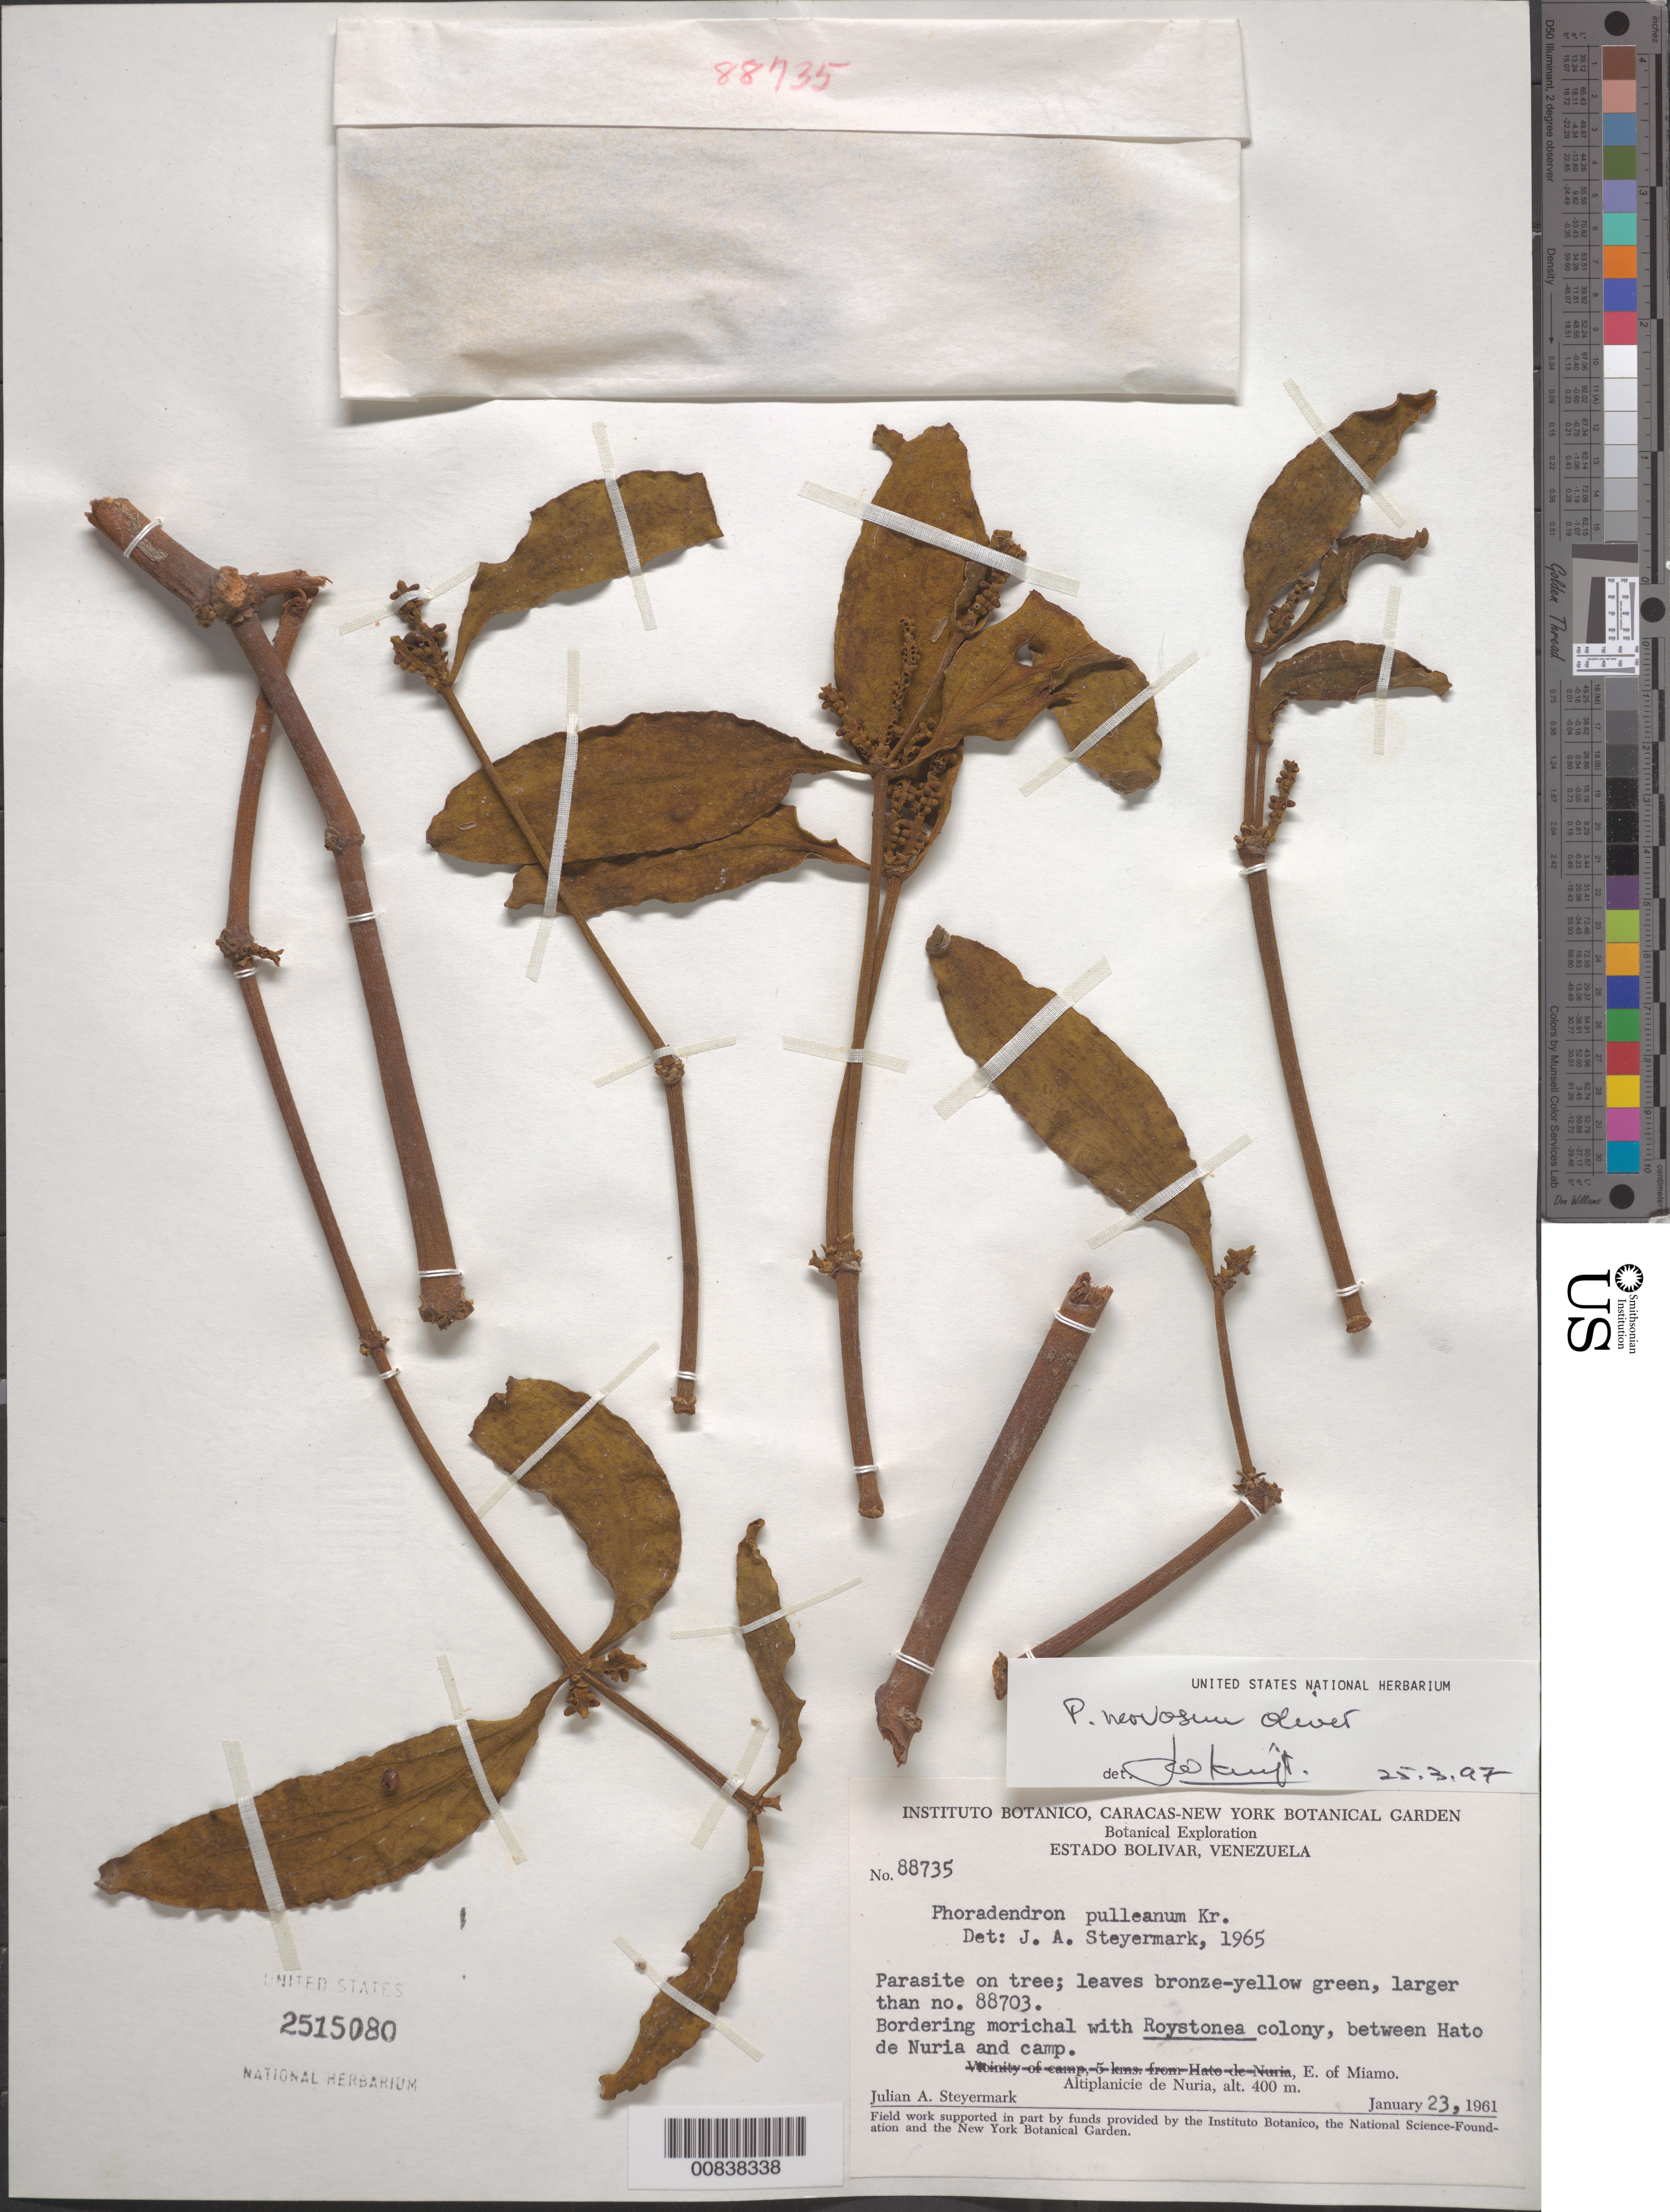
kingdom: Plantae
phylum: Tracheophyta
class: Magnoliopsida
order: Santalales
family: Viscaceae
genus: Phoradendron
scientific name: Phoradendron nervosum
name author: Oliv.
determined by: Kuijt, Job, (CANADA)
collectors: J. Steyermark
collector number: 88735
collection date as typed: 23-Jan-61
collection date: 1961-01-23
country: Venezuela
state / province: Bolívar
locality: Altiplanicie de Nuria, E of Miamo, between Hato de Nuria and camp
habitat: On tree; bordering morichal with Roystonea colony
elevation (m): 400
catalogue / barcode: US 2515080